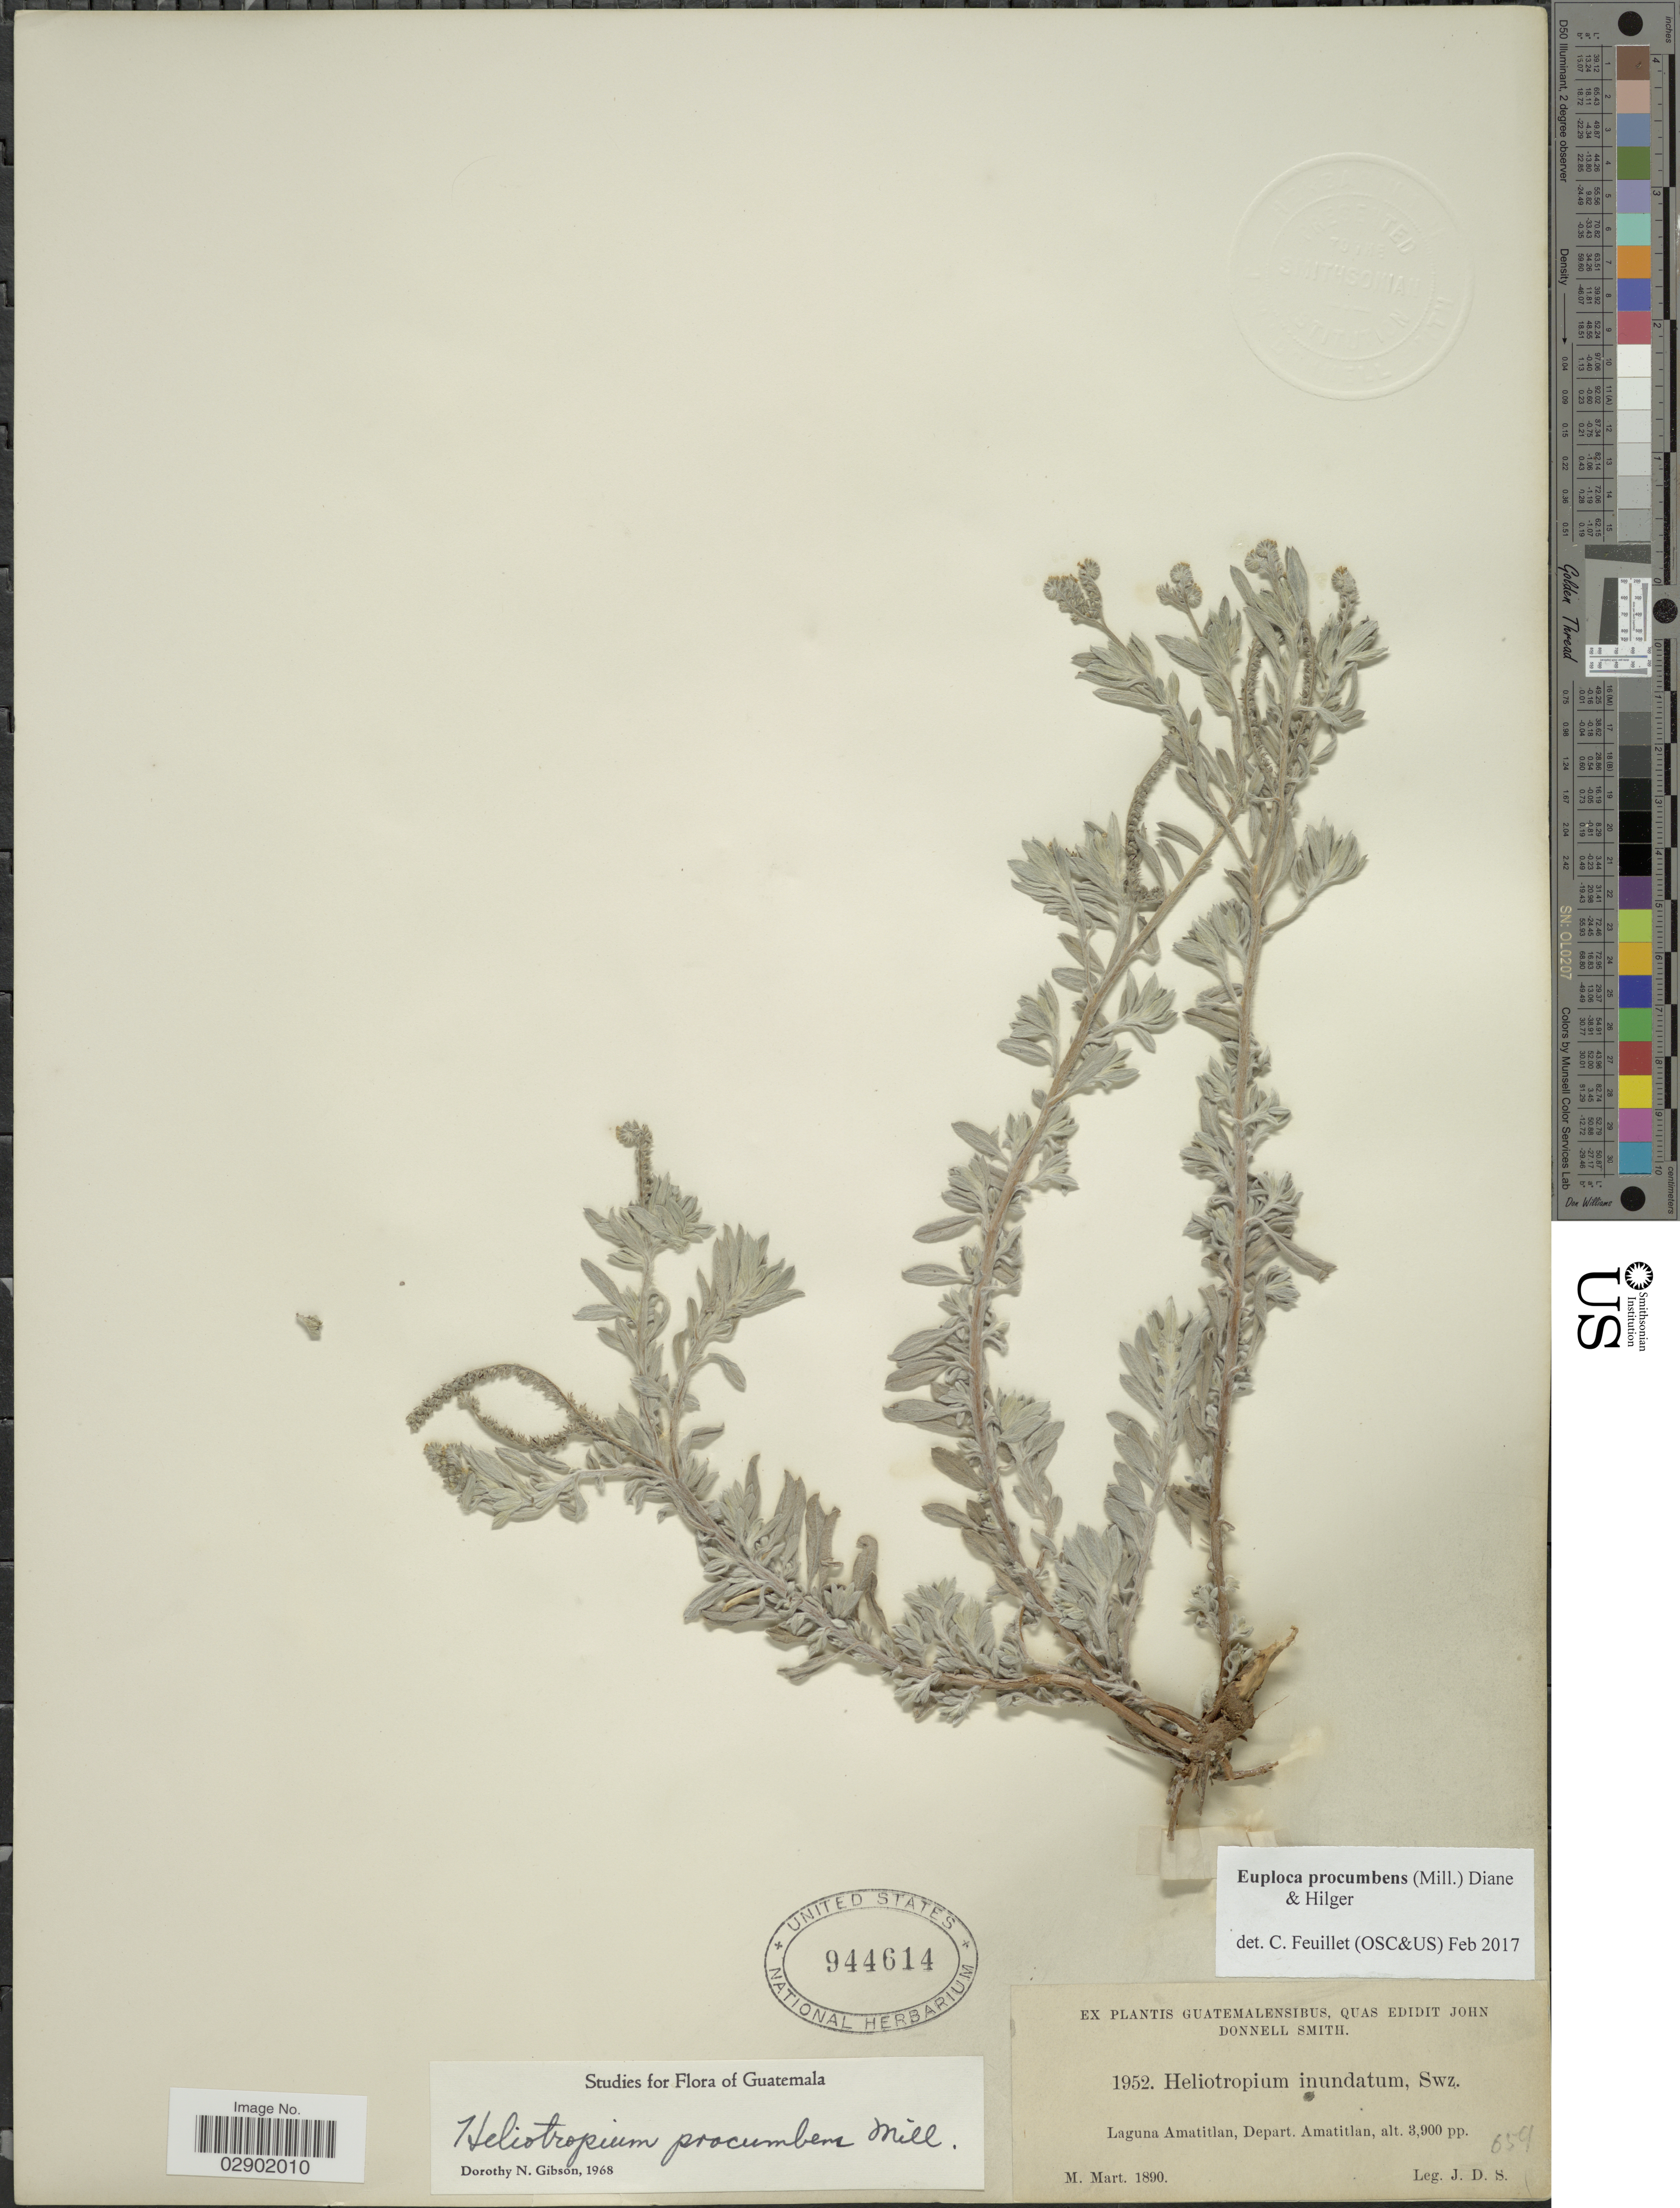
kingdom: Plantae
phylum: Tracheophyta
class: Magnoliopsida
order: Boraginales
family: Heliotropiaceae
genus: Euploca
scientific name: Euploca procumbens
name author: (Mill.) Diane & Hilger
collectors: J. Donnell Smith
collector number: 1952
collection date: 1890-03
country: Guatemala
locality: Laguna Amatitlan, depart. Amatitlan.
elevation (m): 1189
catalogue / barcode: US 944614